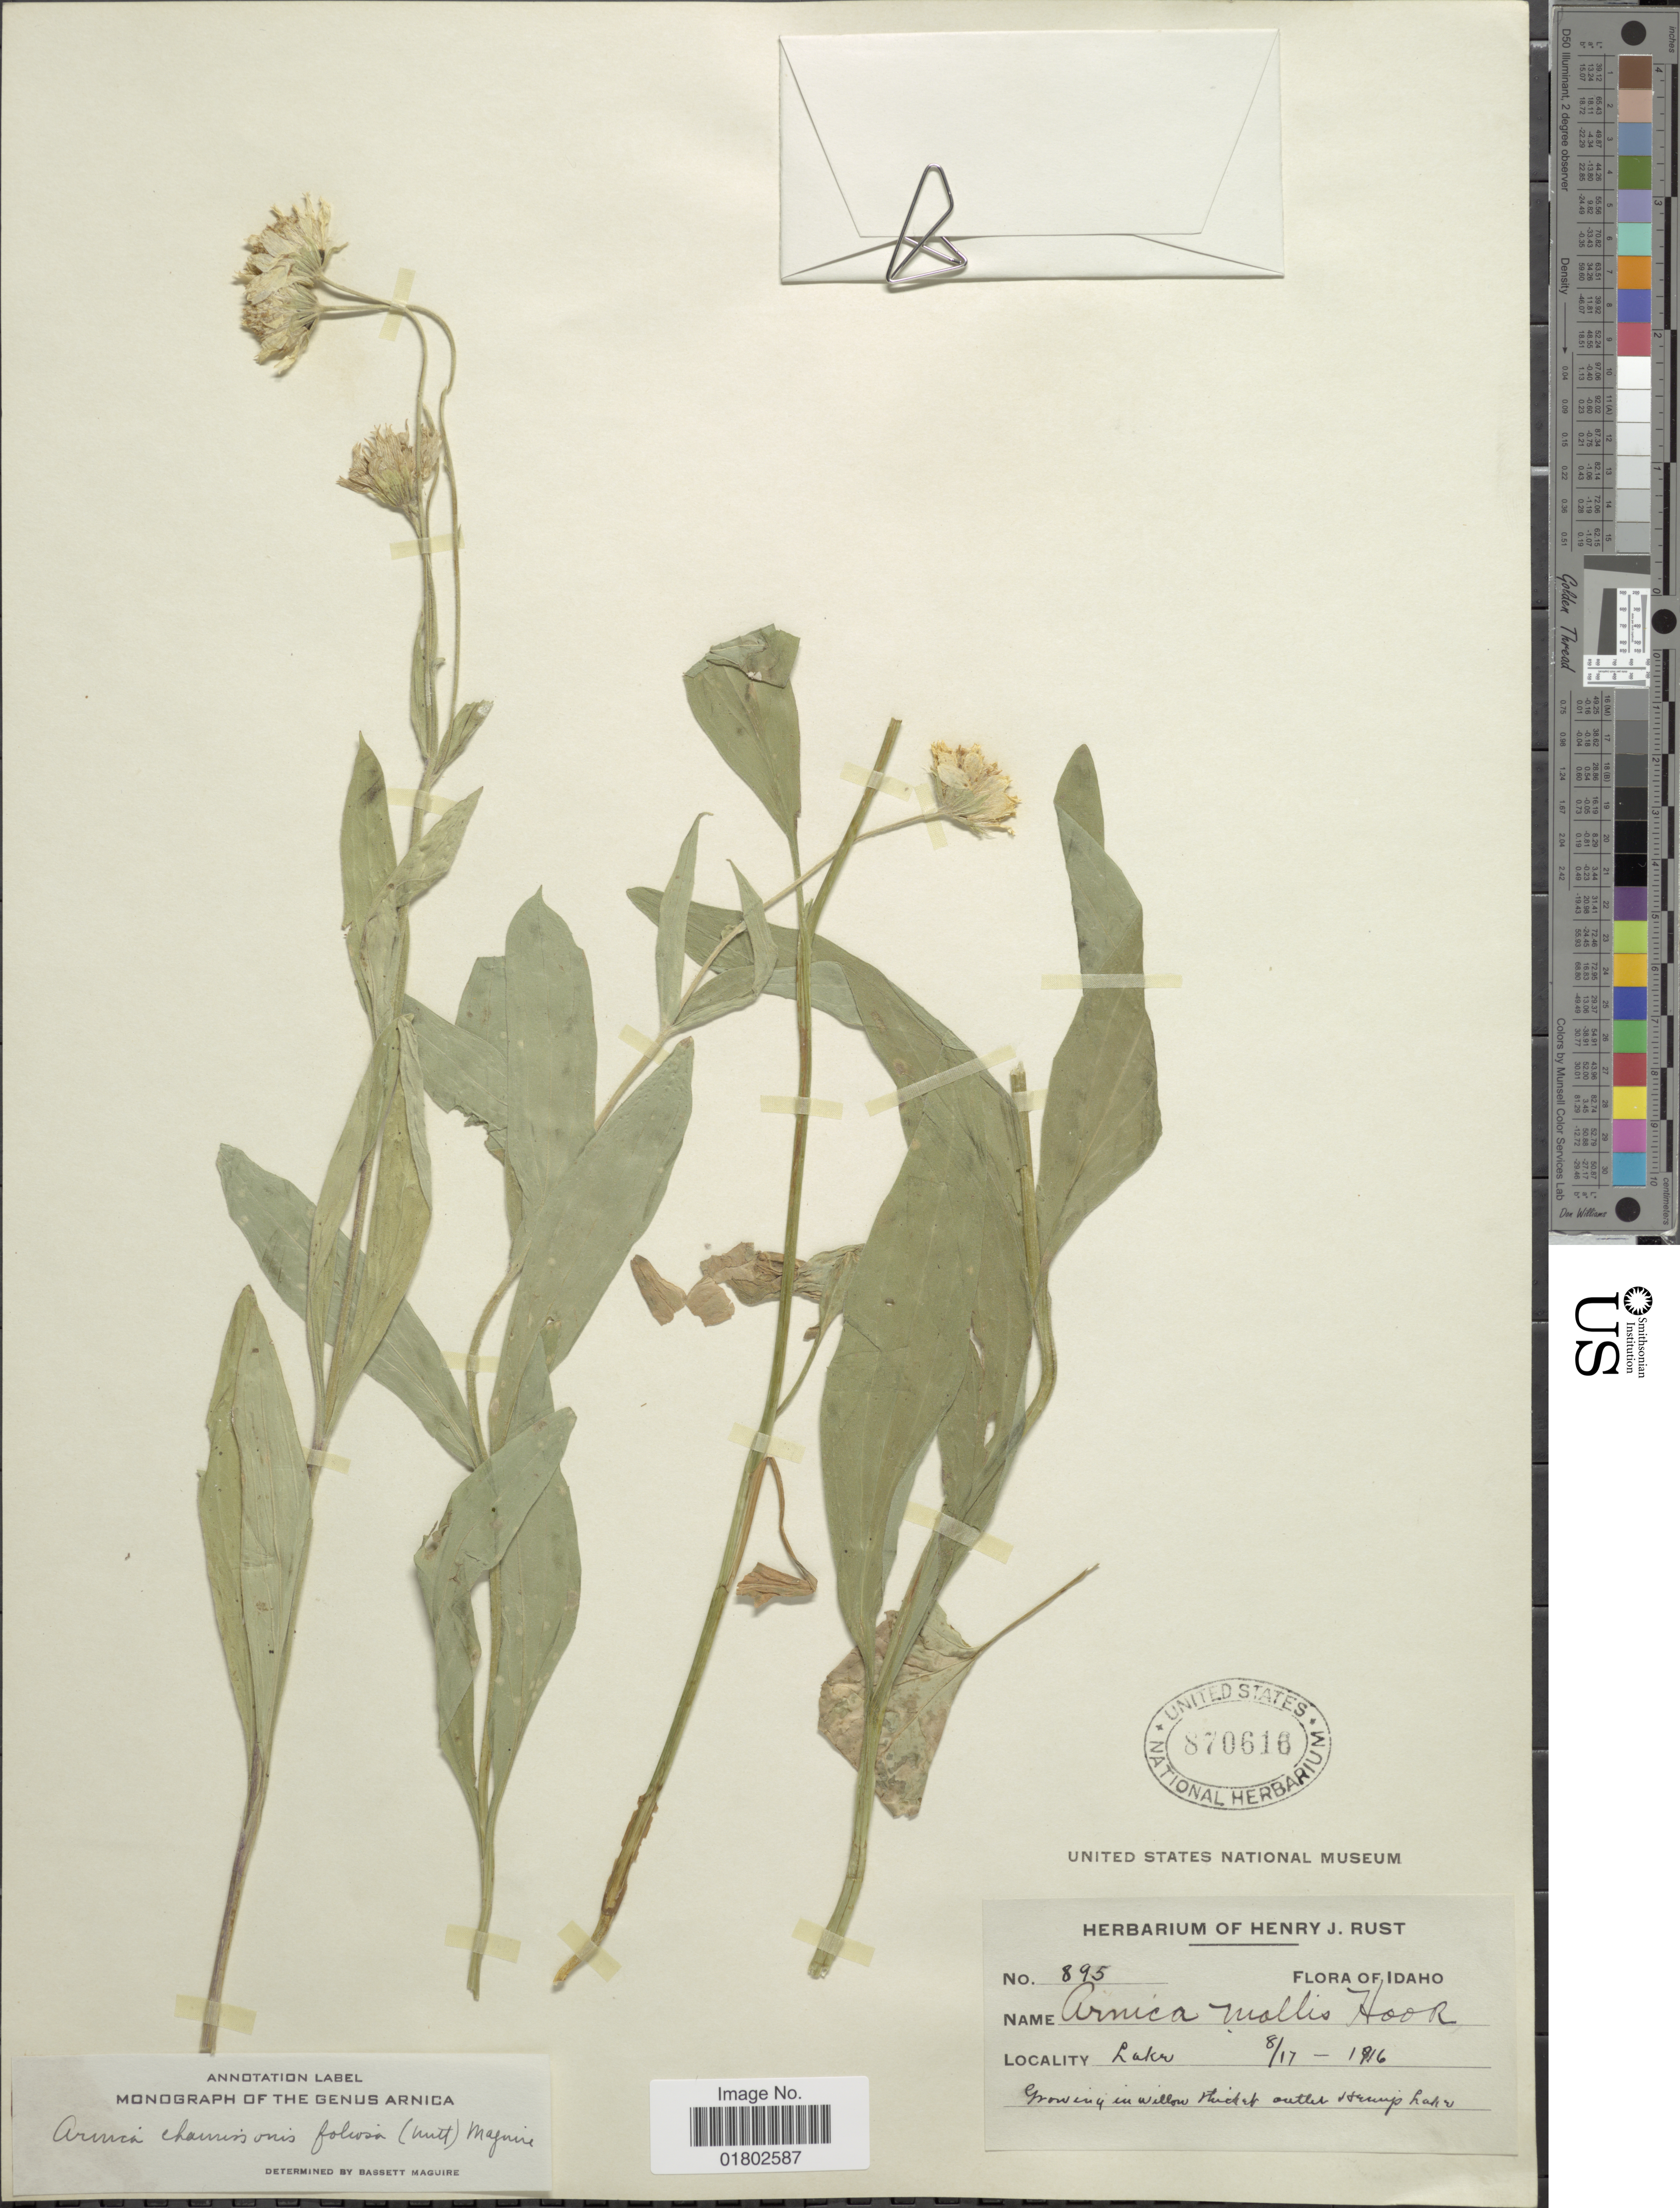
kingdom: Plantae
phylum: Tracheophyta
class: Magnoliopsida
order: Asterales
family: Asteraceae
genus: Arnica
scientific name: Arnica chamissonis subsp. foliosa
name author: (Nutt.) Maguire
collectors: ex herb. Henry J. Rust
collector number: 895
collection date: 1916-08-17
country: United States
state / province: Idaho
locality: Lake, in willow thicket outlet Henry's Lake.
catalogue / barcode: US 870616